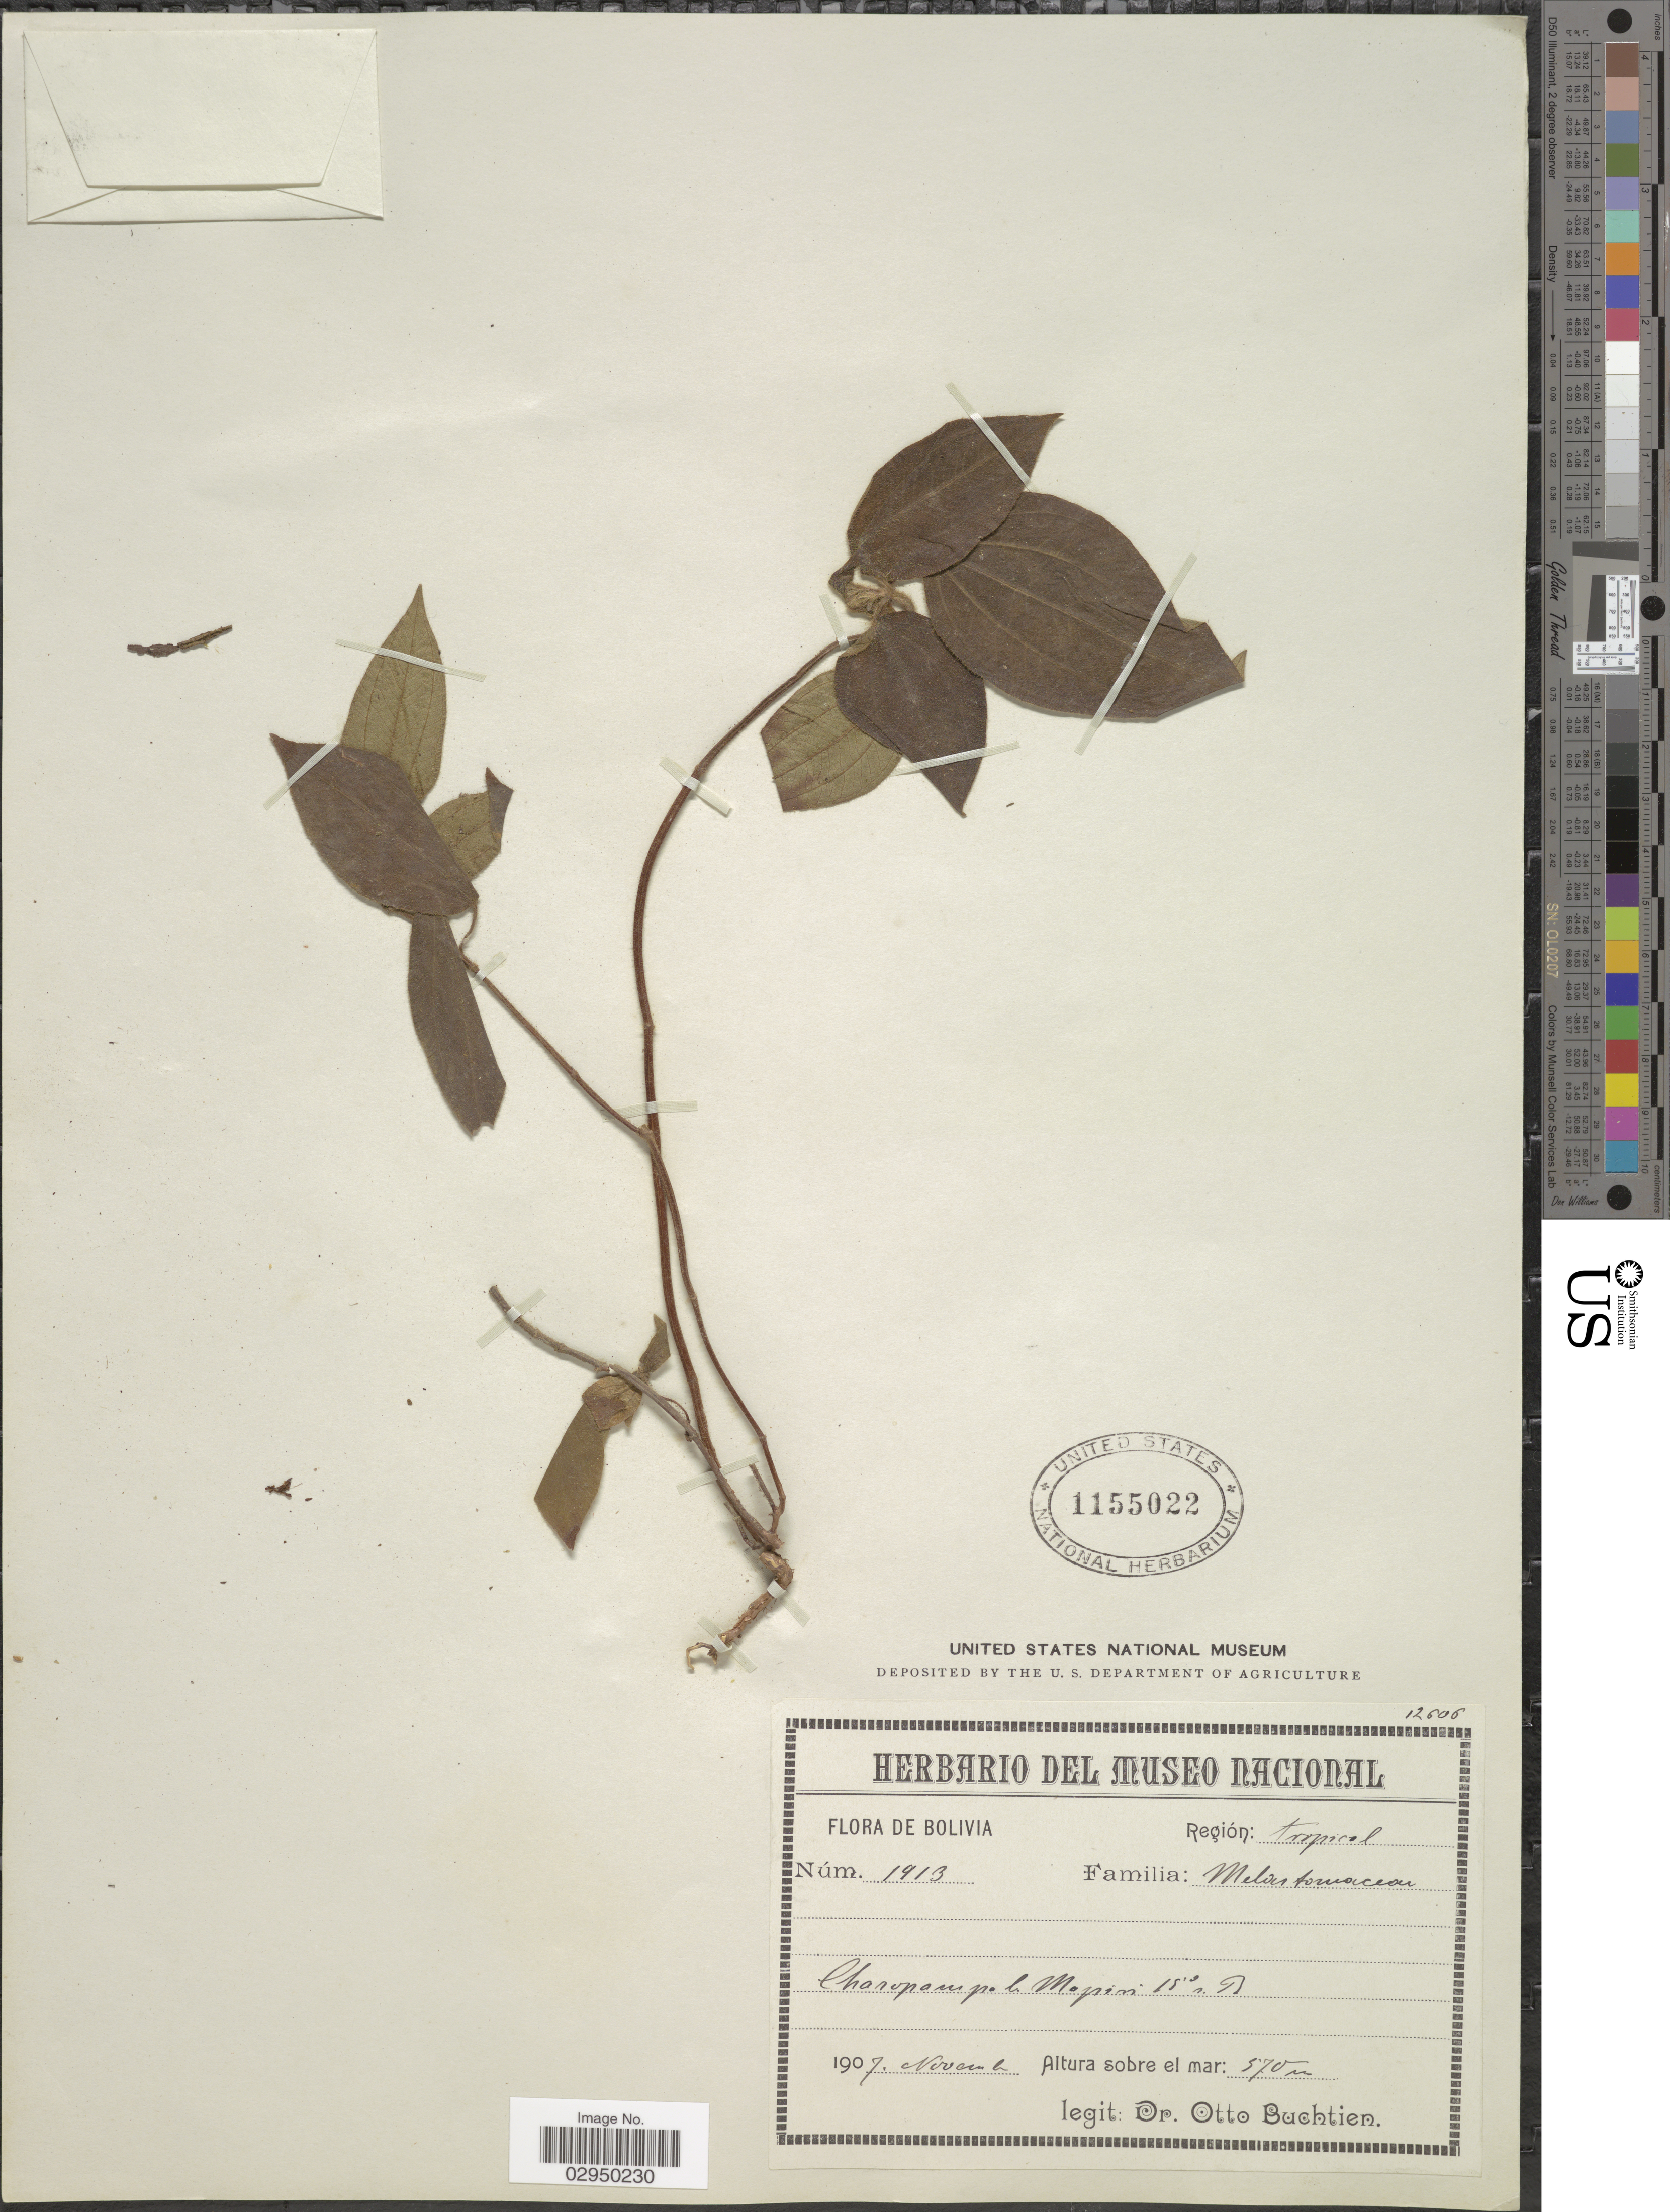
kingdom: Plantae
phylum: Tracheophyta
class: Magnoliopsida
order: Myrtales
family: Melastomataceae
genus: Clidemia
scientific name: Clidemia sp.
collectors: O. Buchtien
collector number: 1913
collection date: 1907-11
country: Bolivia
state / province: La Paz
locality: Charopampa b Mapiri 15°s Br.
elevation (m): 570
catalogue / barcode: US 1155022